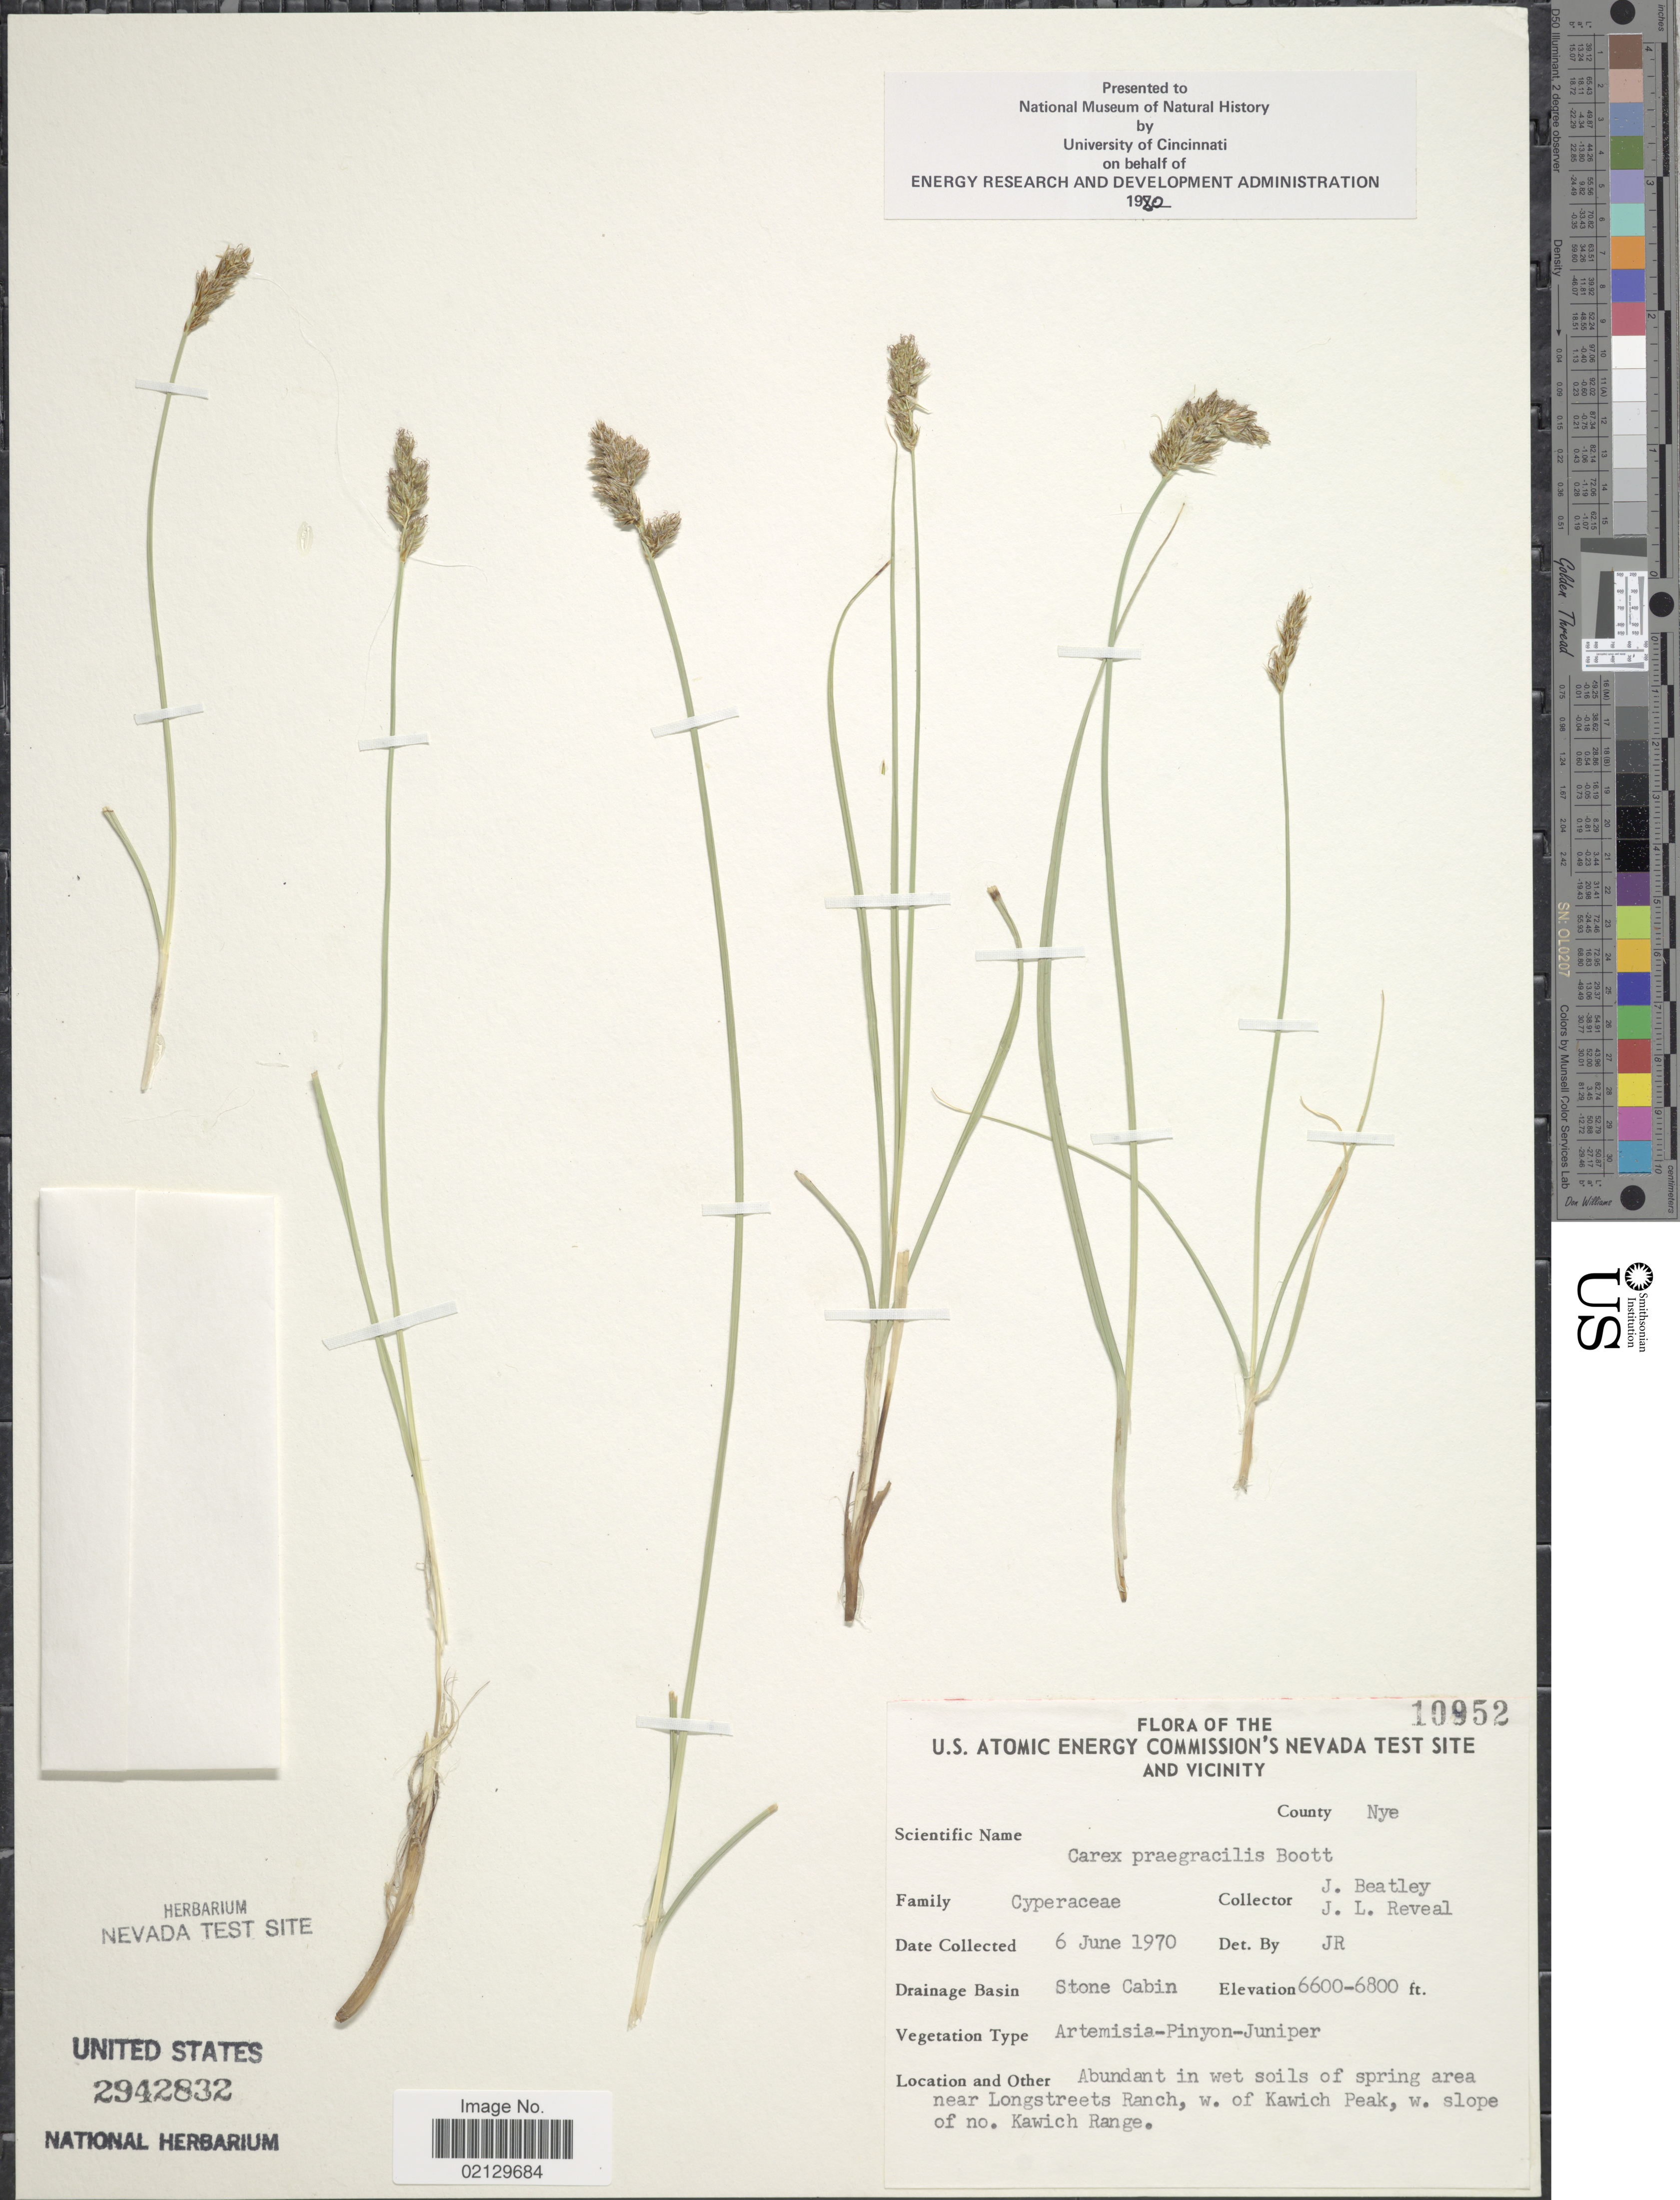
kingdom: Plantae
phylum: Tracheophyta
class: Liliopsida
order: Poales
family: Cyperaceae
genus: Carex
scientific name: Carex praegracilis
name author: W. Boott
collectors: J. C. Beatley & J. L. Reveal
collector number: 10952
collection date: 1970-06-06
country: United States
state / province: Nevada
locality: U.S. Atomic Energy Commision's Nevada Test Site and Vicinity. County Nye. Stone Cabin. In wet soils of spring area near Longstreets Ranch, w. of Kawich Peak,w. slope of no. Kawich Range.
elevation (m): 2012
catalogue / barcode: US 2942832